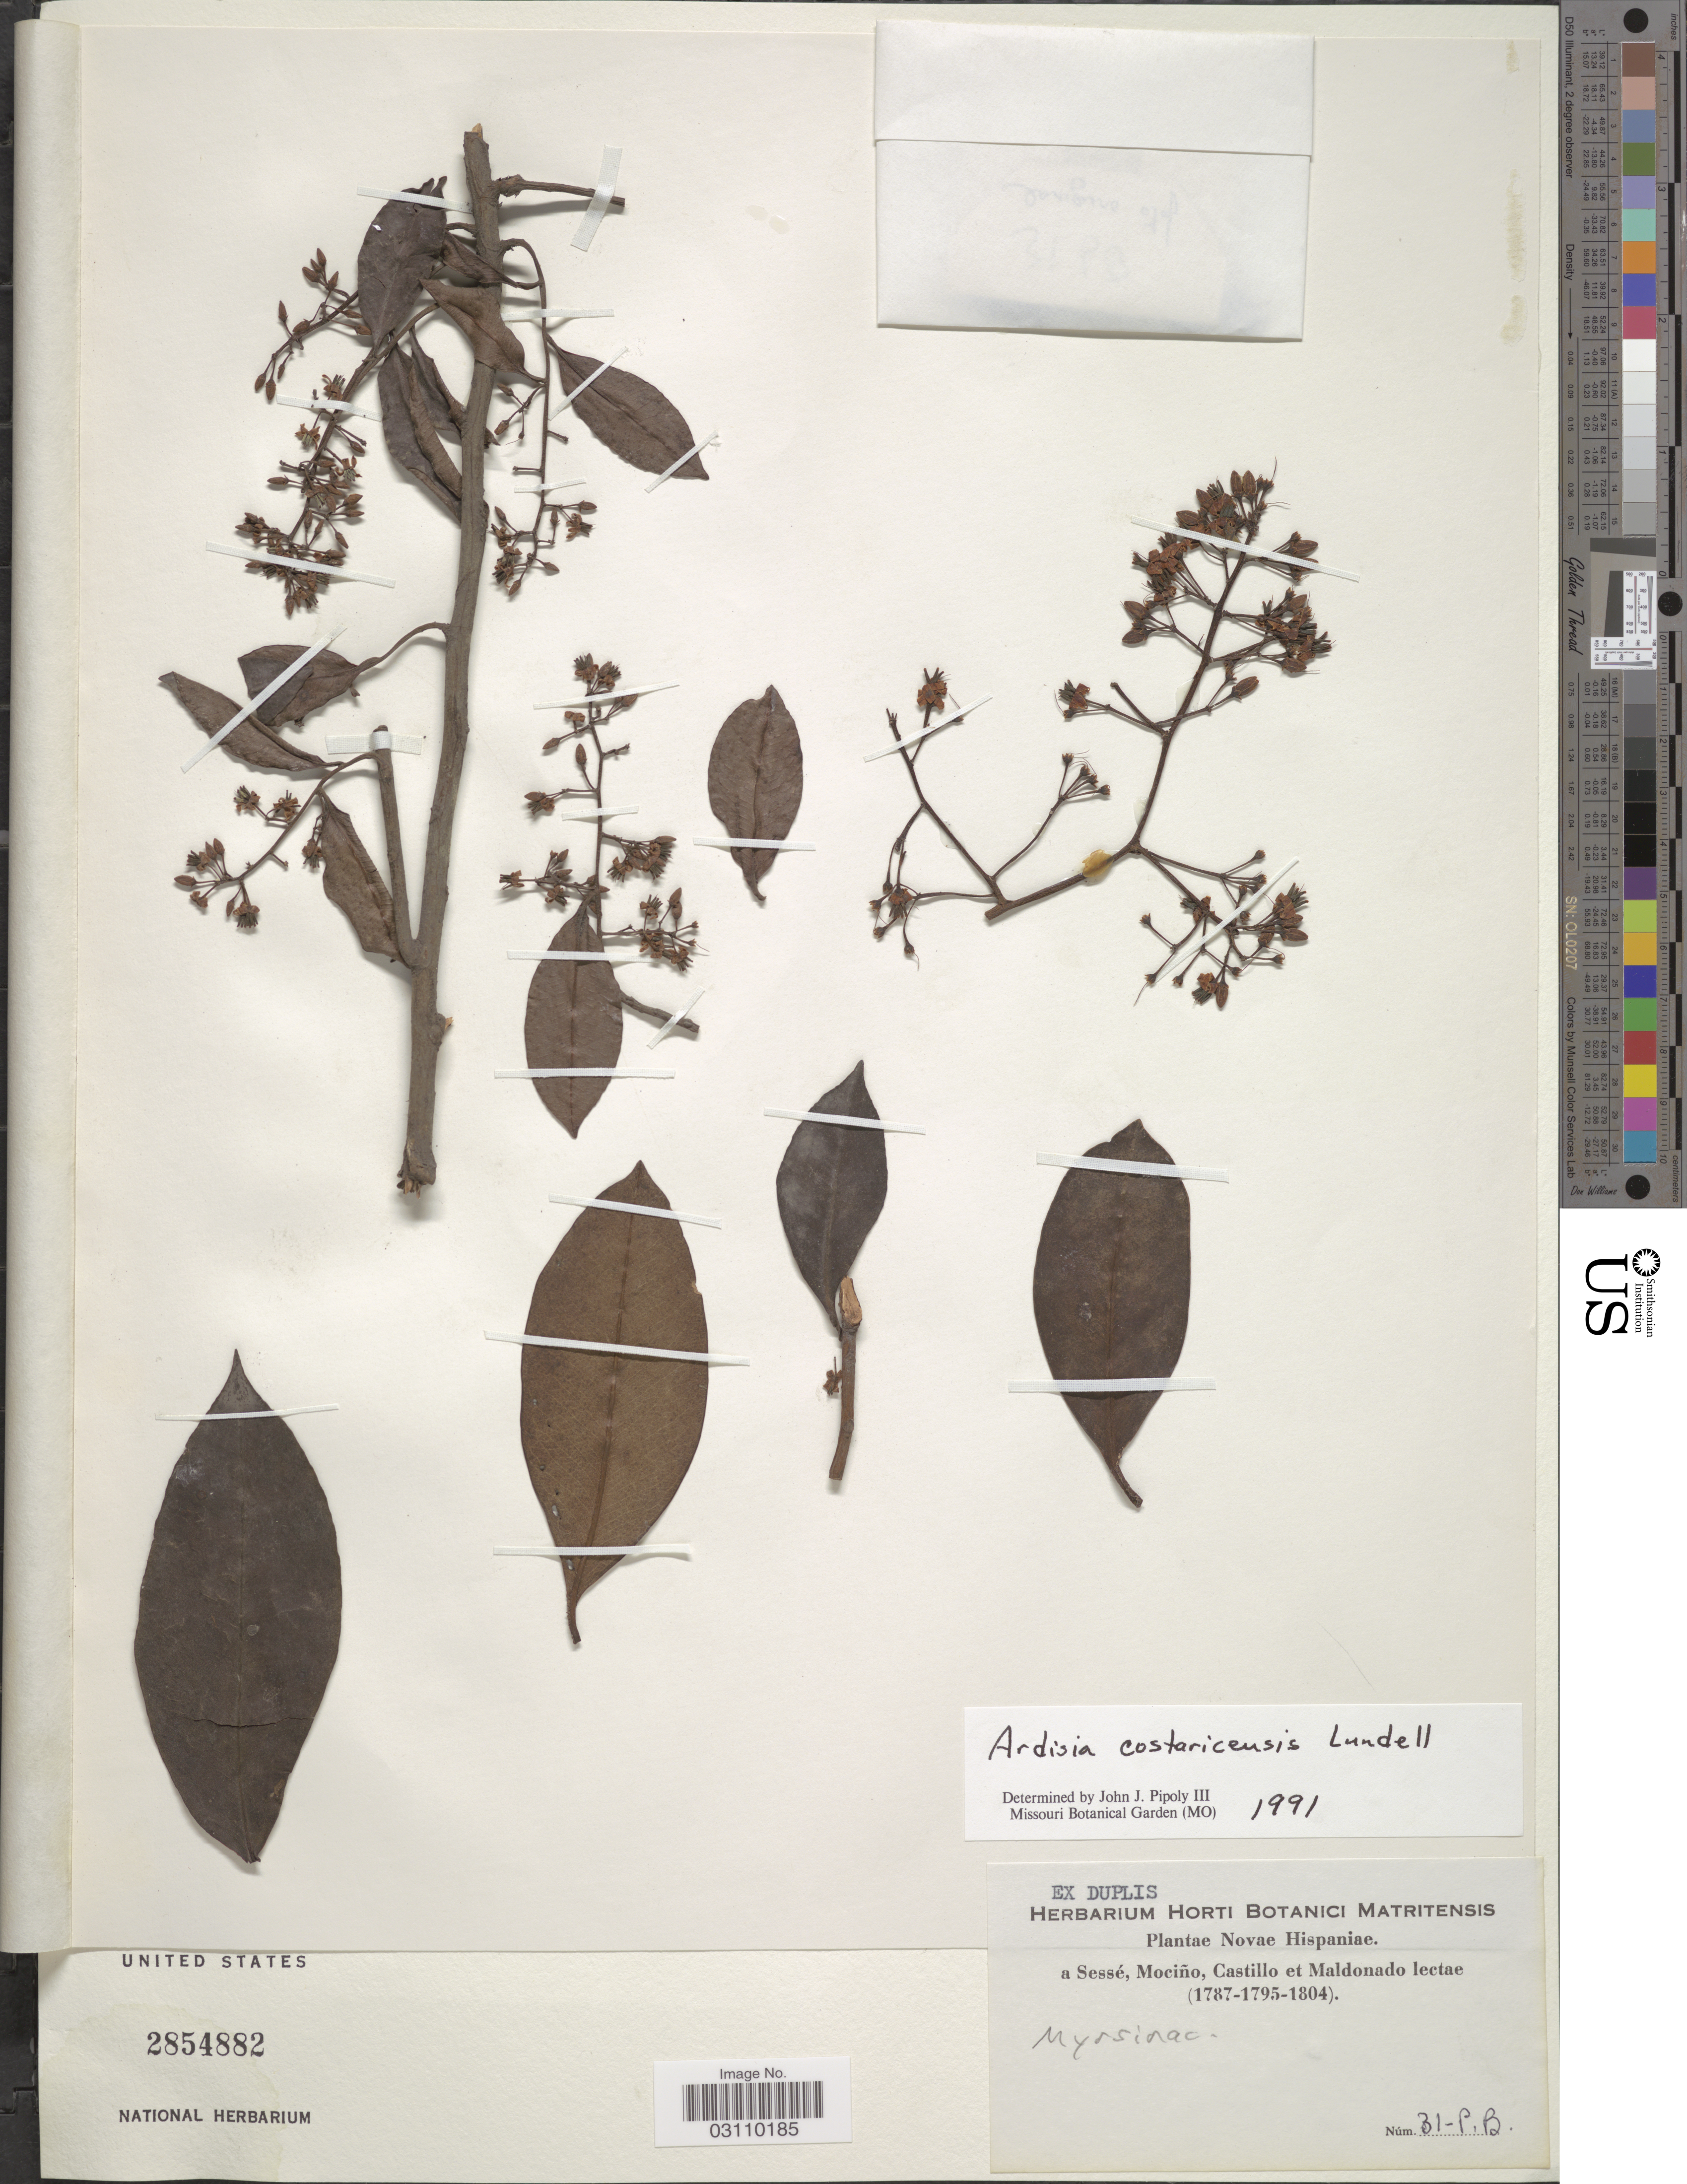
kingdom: Plantae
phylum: Tracheophyta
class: Magnoliopsida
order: Ericales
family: Primulaceae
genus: Ardisia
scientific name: Ardisia costaricensis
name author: Lundell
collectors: Sessé, --, Mociño, Castillo, -- & Maldonado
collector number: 31-P.B.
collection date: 1787/1804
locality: Novae Hispaniae.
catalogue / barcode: US 2854882